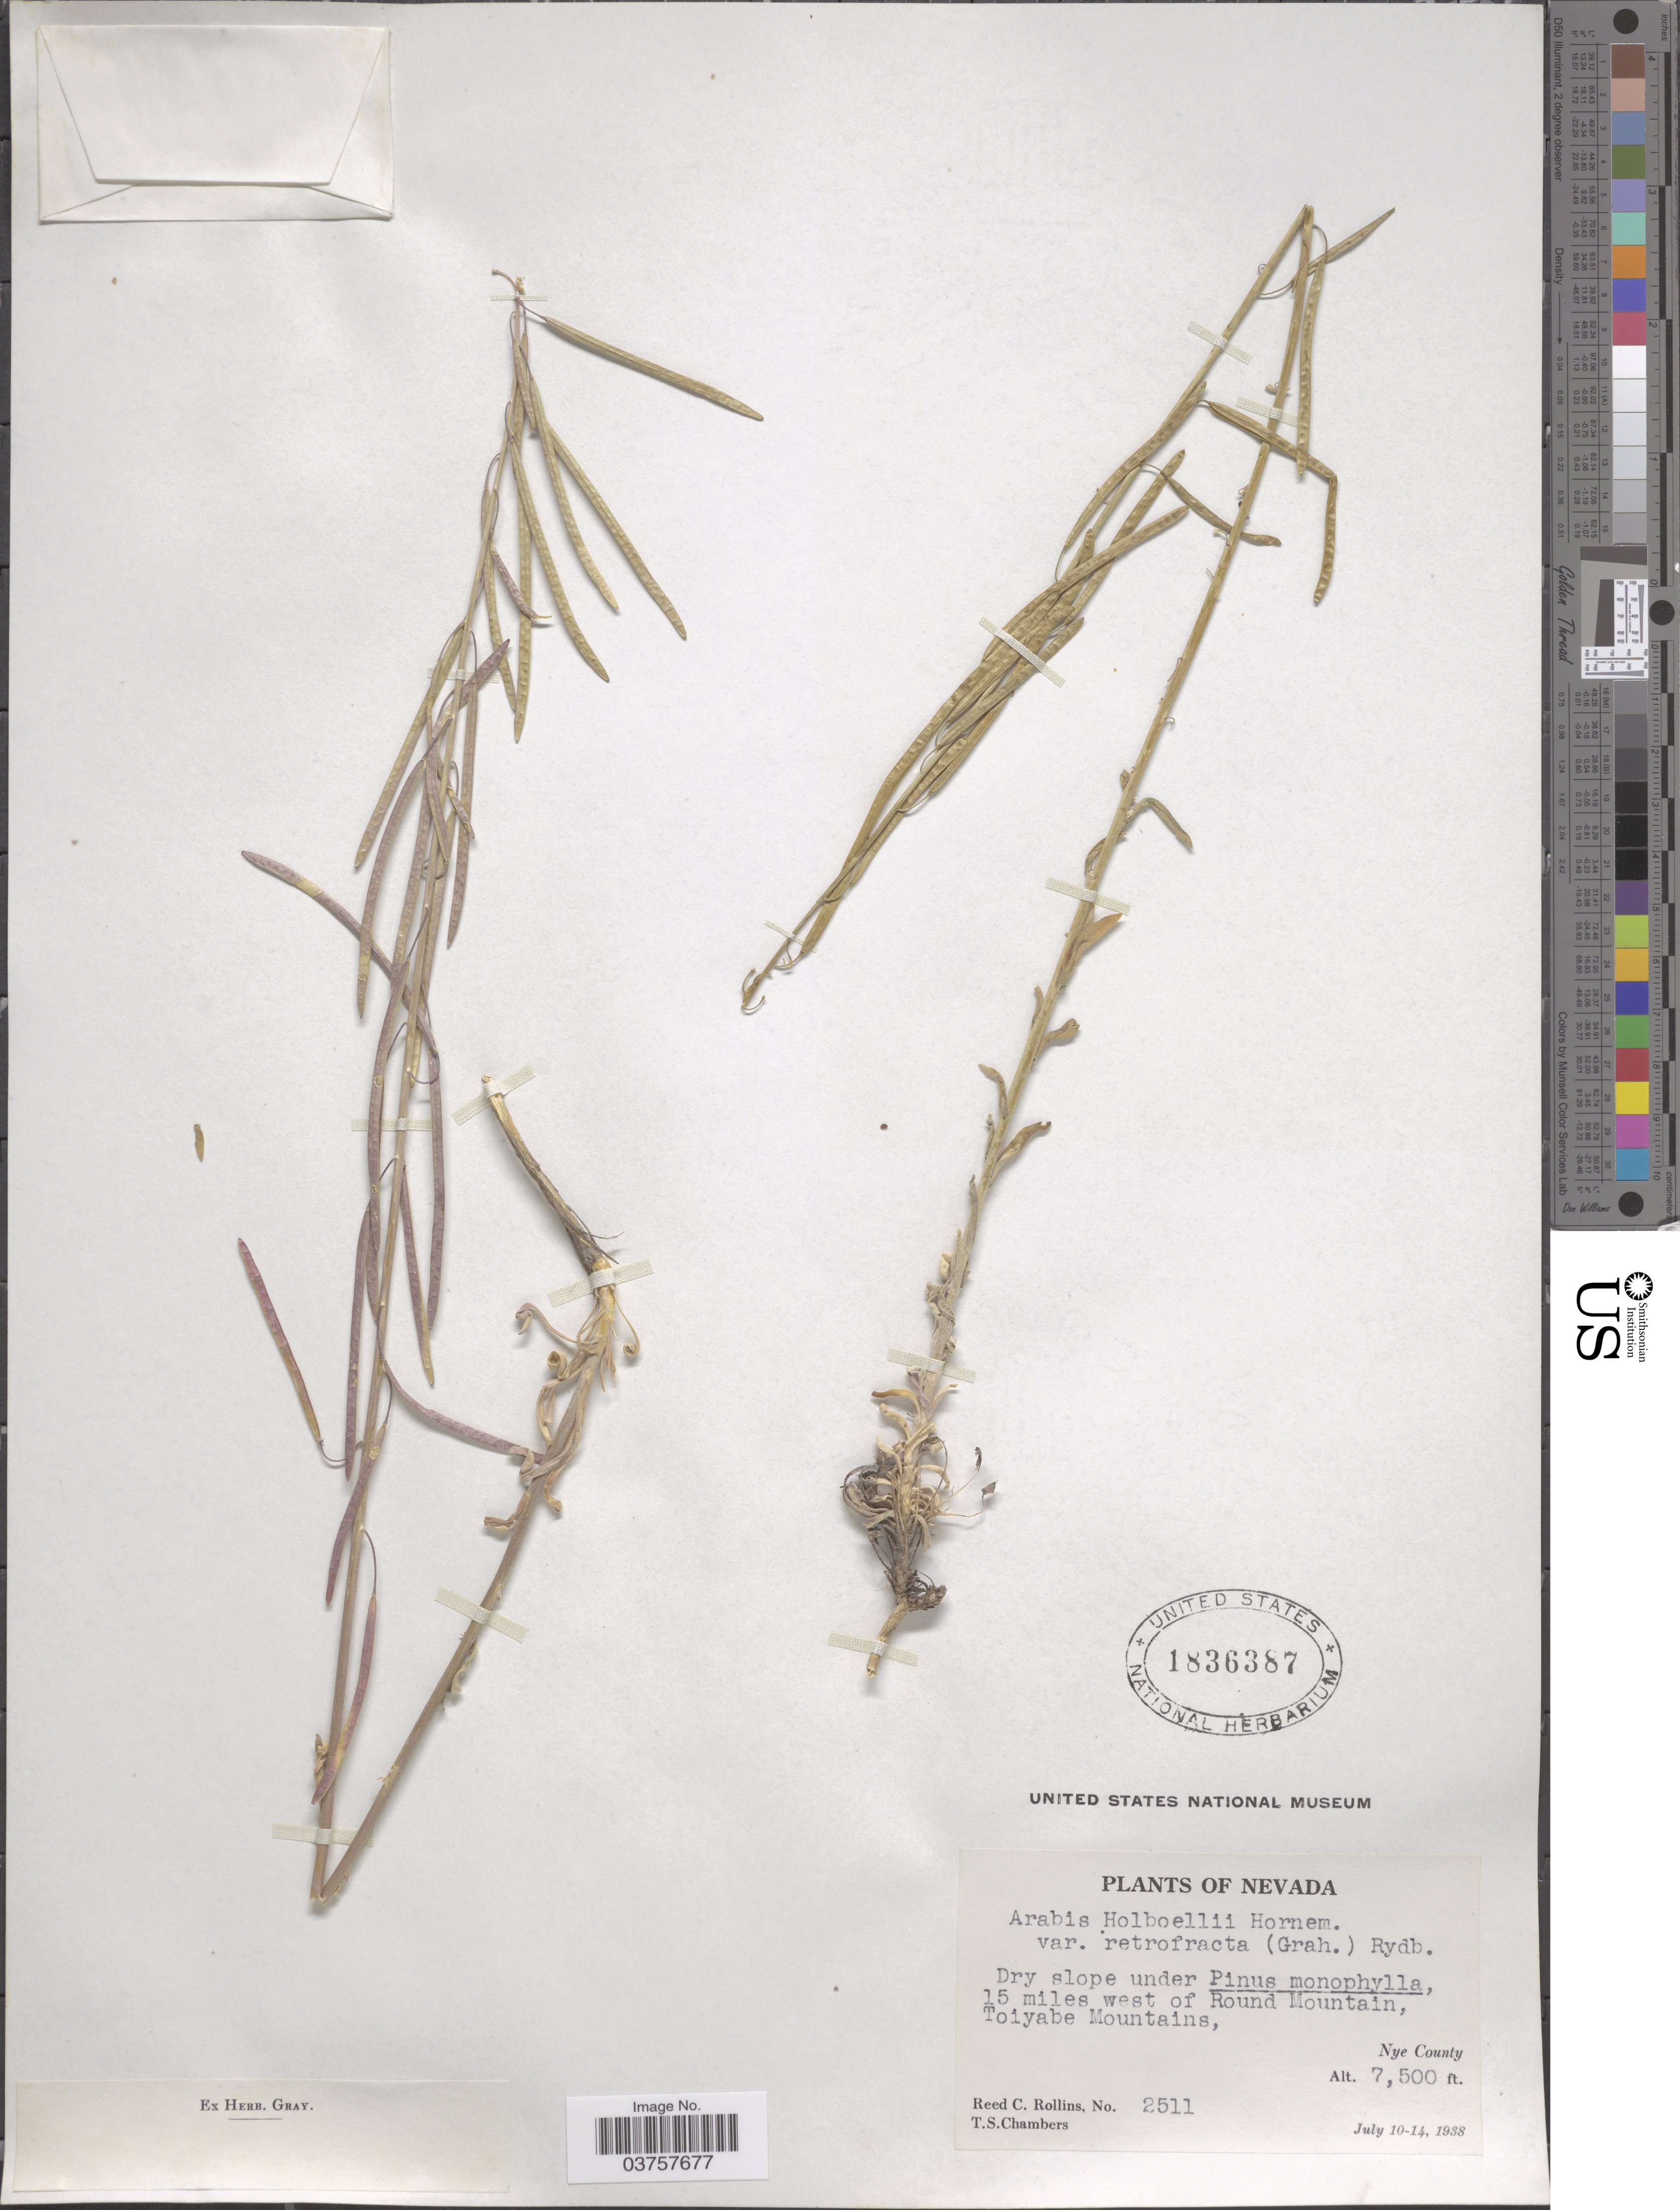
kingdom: Plantae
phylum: Tracheophyta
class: Magnoliopsida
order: Brassicales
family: Brassicaceae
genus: Arabis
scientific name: Arabis holboellii var. retrofracta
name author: Rydb.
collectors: R. C. Rollins & T. Chambers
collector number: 2511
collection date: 1938-07-10/1938-07-14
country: United States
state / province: Nevada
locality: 15 miles west of Round Mountain, Toiyabe Mountains, Nye County.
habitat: dry slope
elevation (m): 2286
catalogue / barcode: US 1836387